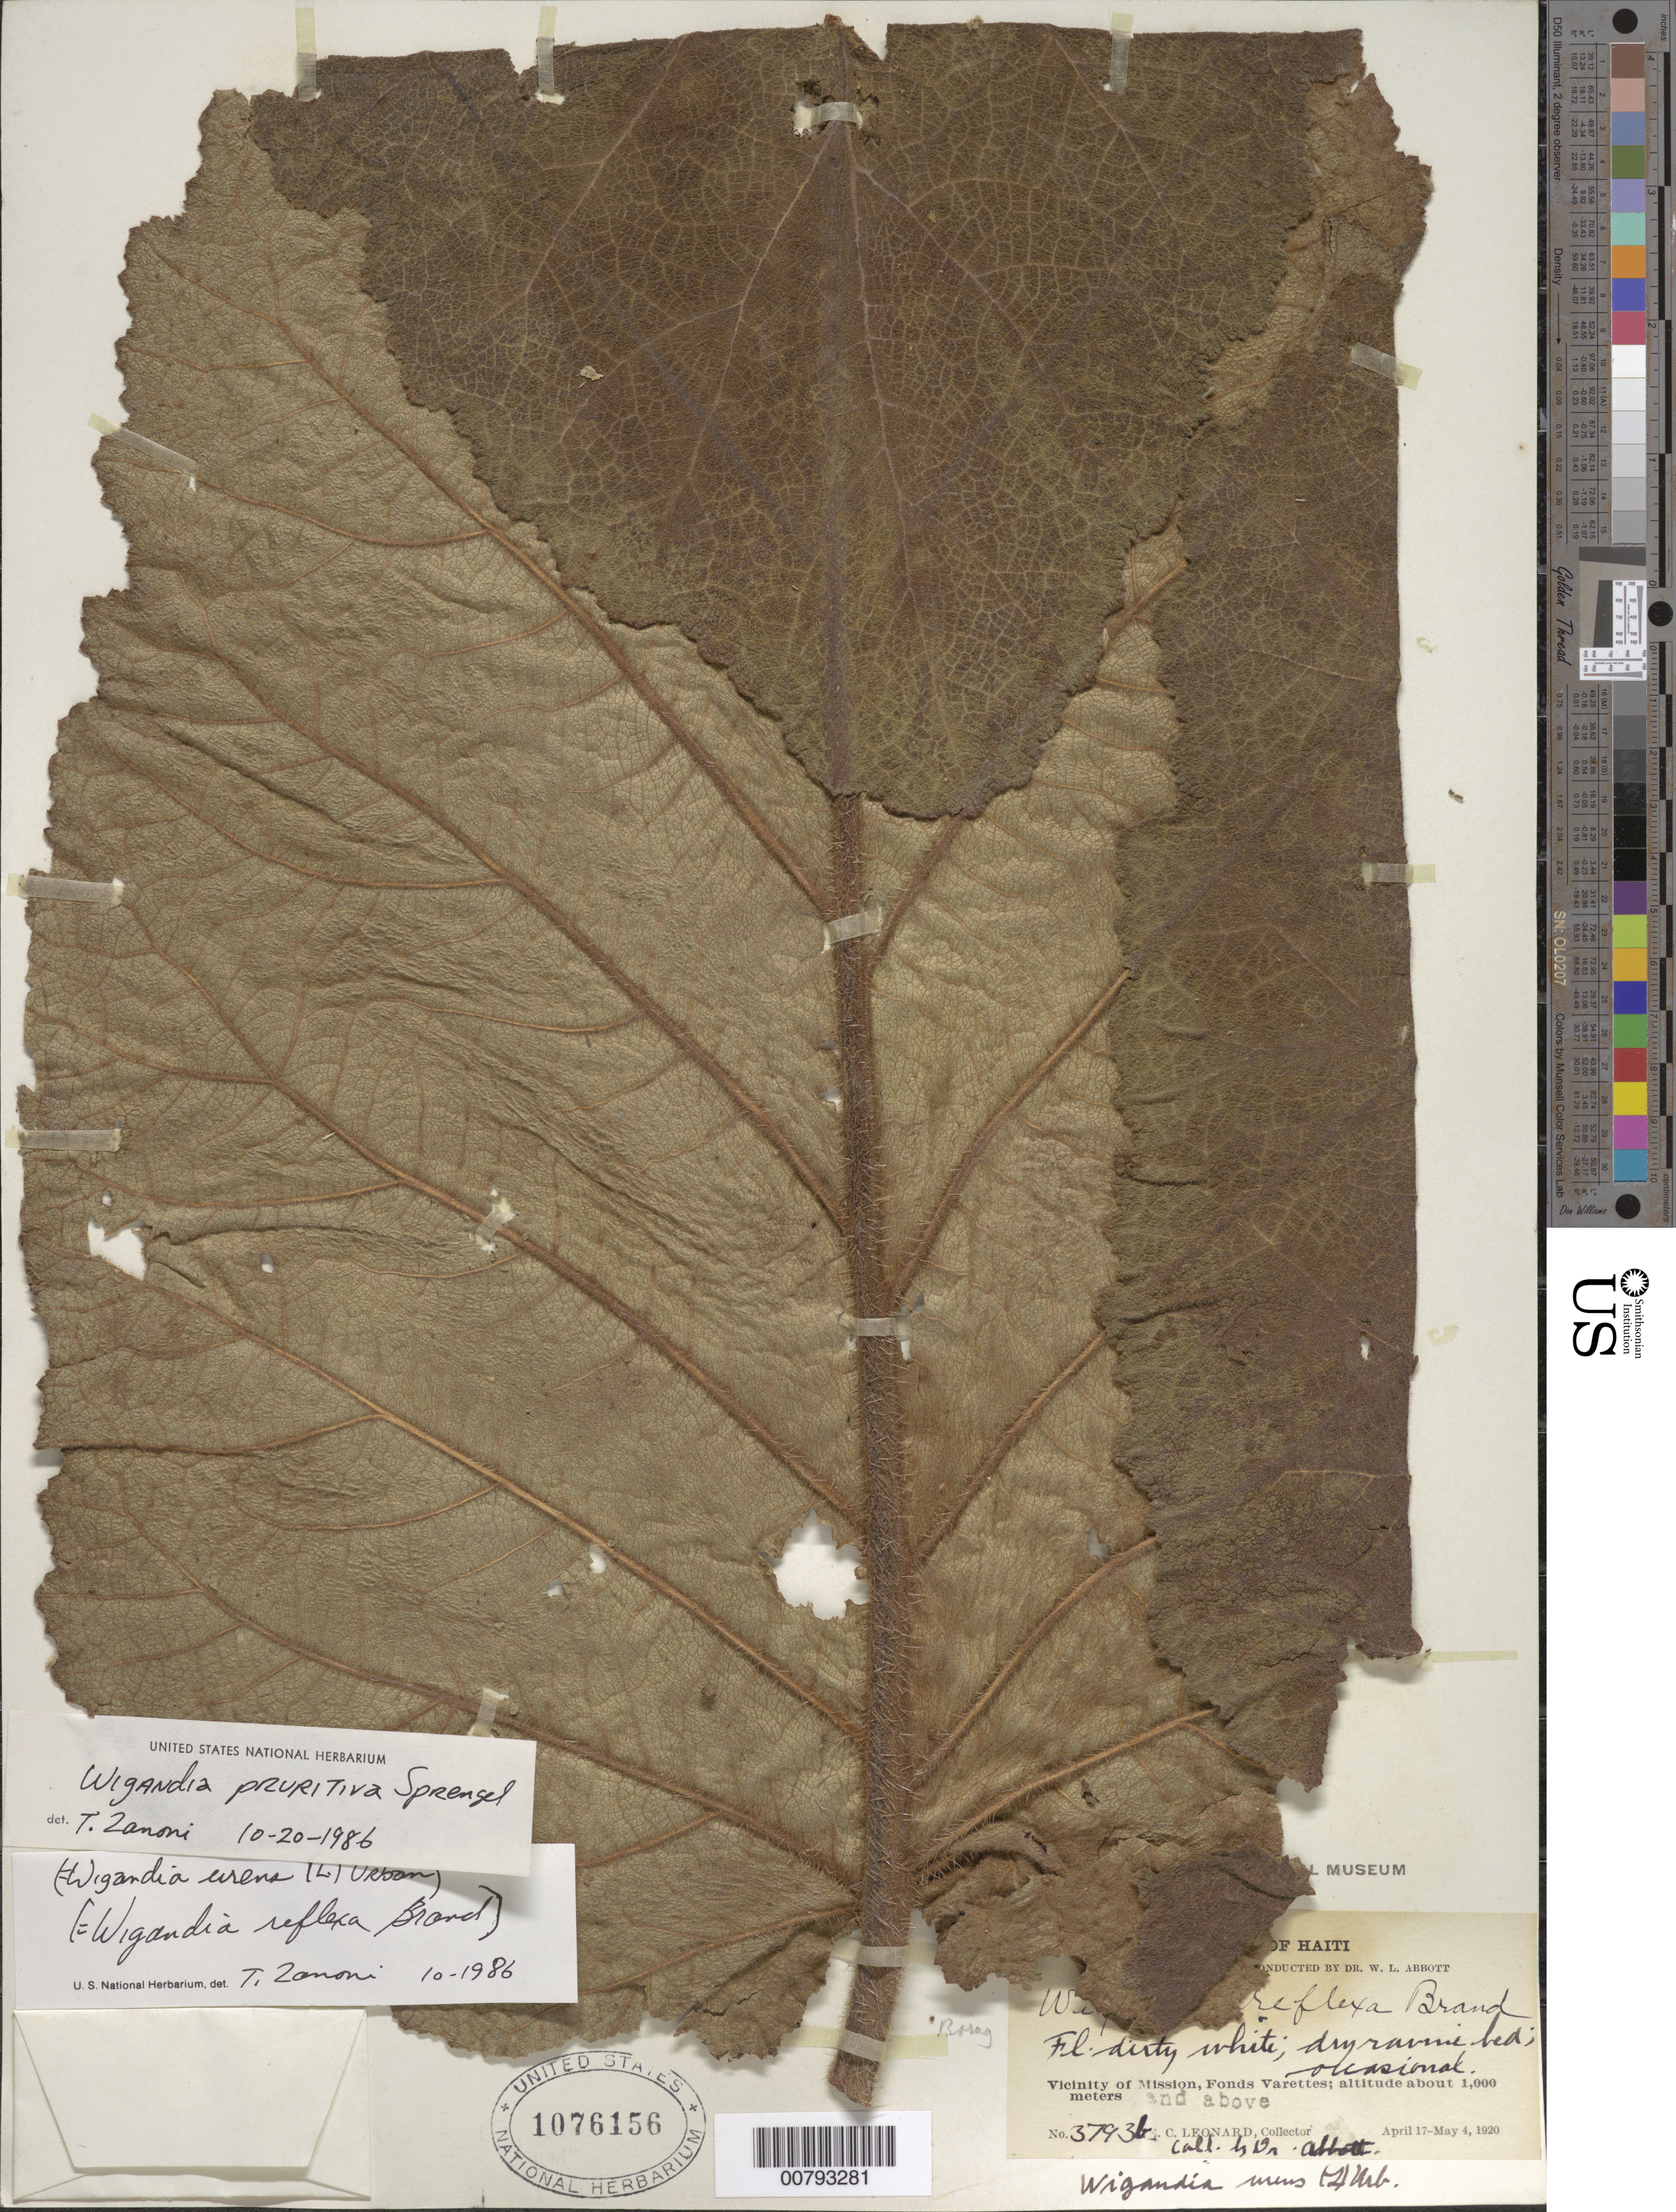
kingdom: Plantae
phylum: Tracheophyta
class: Magnoliopsida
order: Boraginales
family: Namaceae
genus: Wigandia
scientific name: Wigandia pruritiva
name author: Spreng.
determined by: Zanoni, T. A., (NY), New York Botanical Garden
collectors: E. C. Leonard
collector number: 3793b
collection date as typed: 17 Apr 1920 04 May 1920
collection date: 1920-04-17/1920-05-04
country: Haiti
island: Hispaniola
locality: Fonds Varettes, vicinity of Mission.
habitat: Dry ravine bed.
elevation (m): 1000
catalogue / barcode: US 1076156